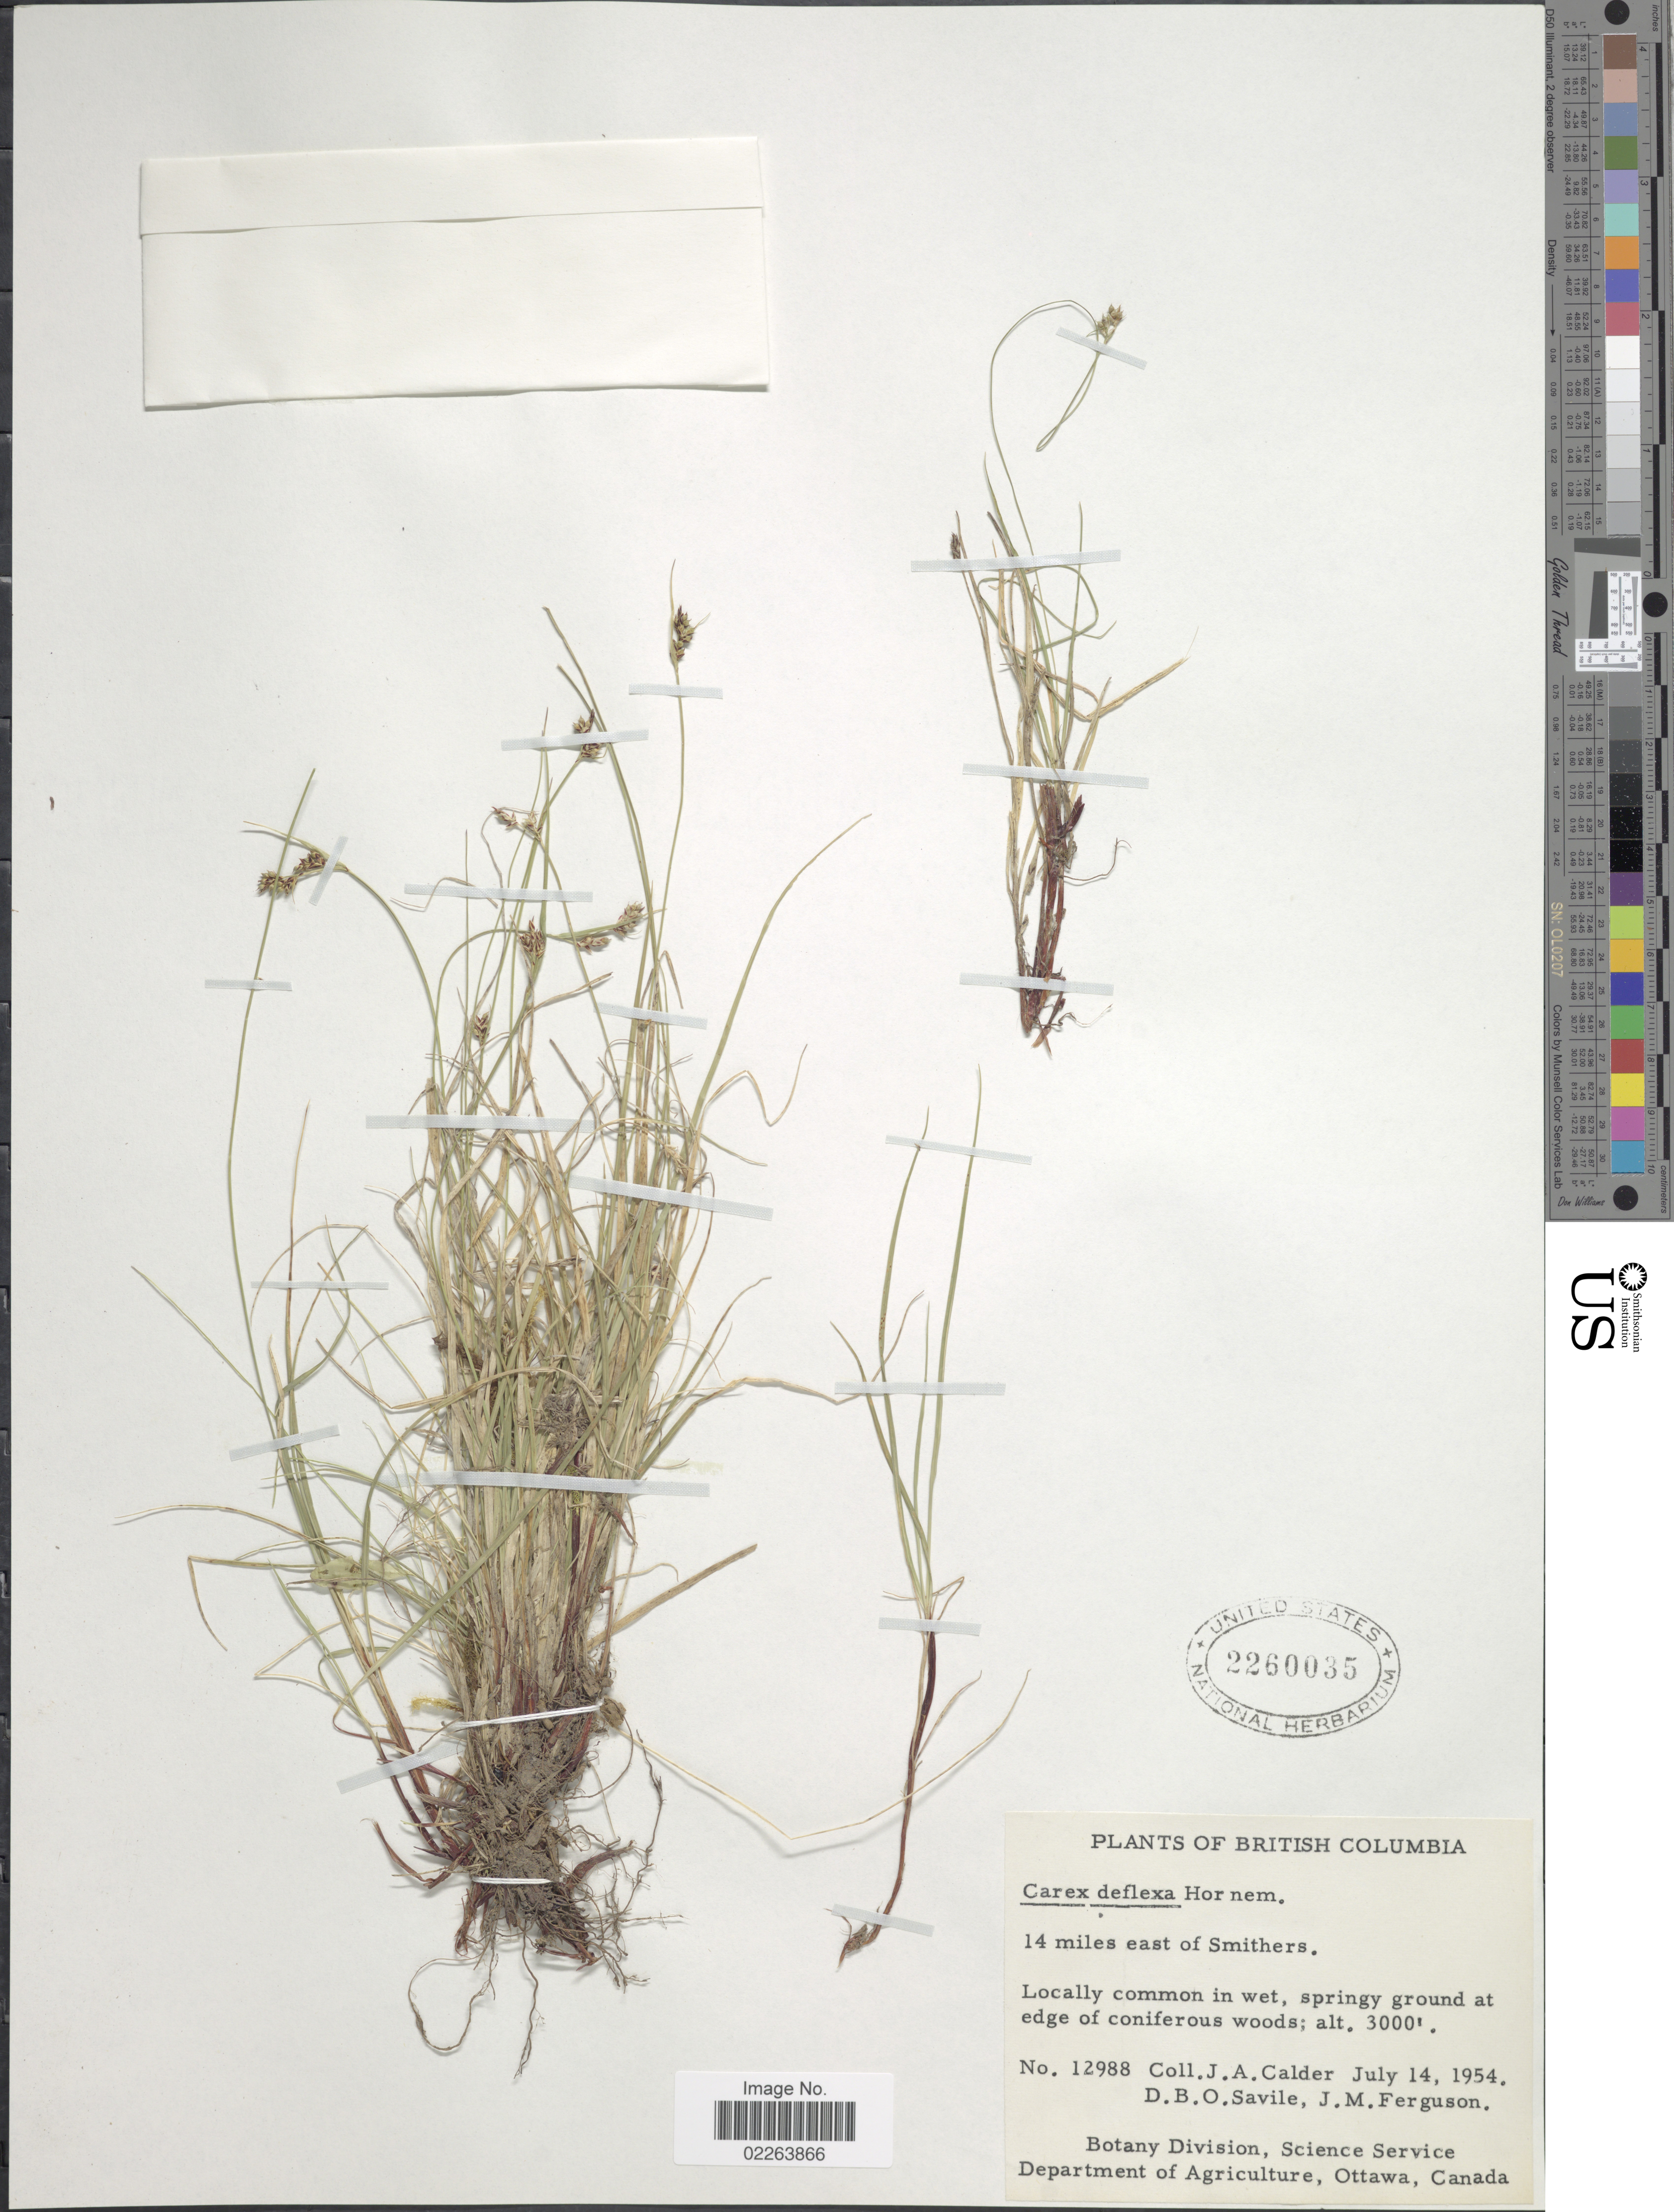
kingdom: Plantae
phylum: Tracheophyta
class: Liliopsida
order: Poales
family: Cyperaceae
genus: Carex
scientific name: Carex deflexa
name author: Hornem.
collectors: J. A. Calder, D. Savile & J. M. Ferguson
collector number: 12988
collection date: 1954-07-14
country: Canada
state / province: British Columbia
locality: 14 miles east of Smithers, Locally common in wet, springy ground at edge of coniferous woods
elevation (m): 914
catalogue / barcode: US 2260035